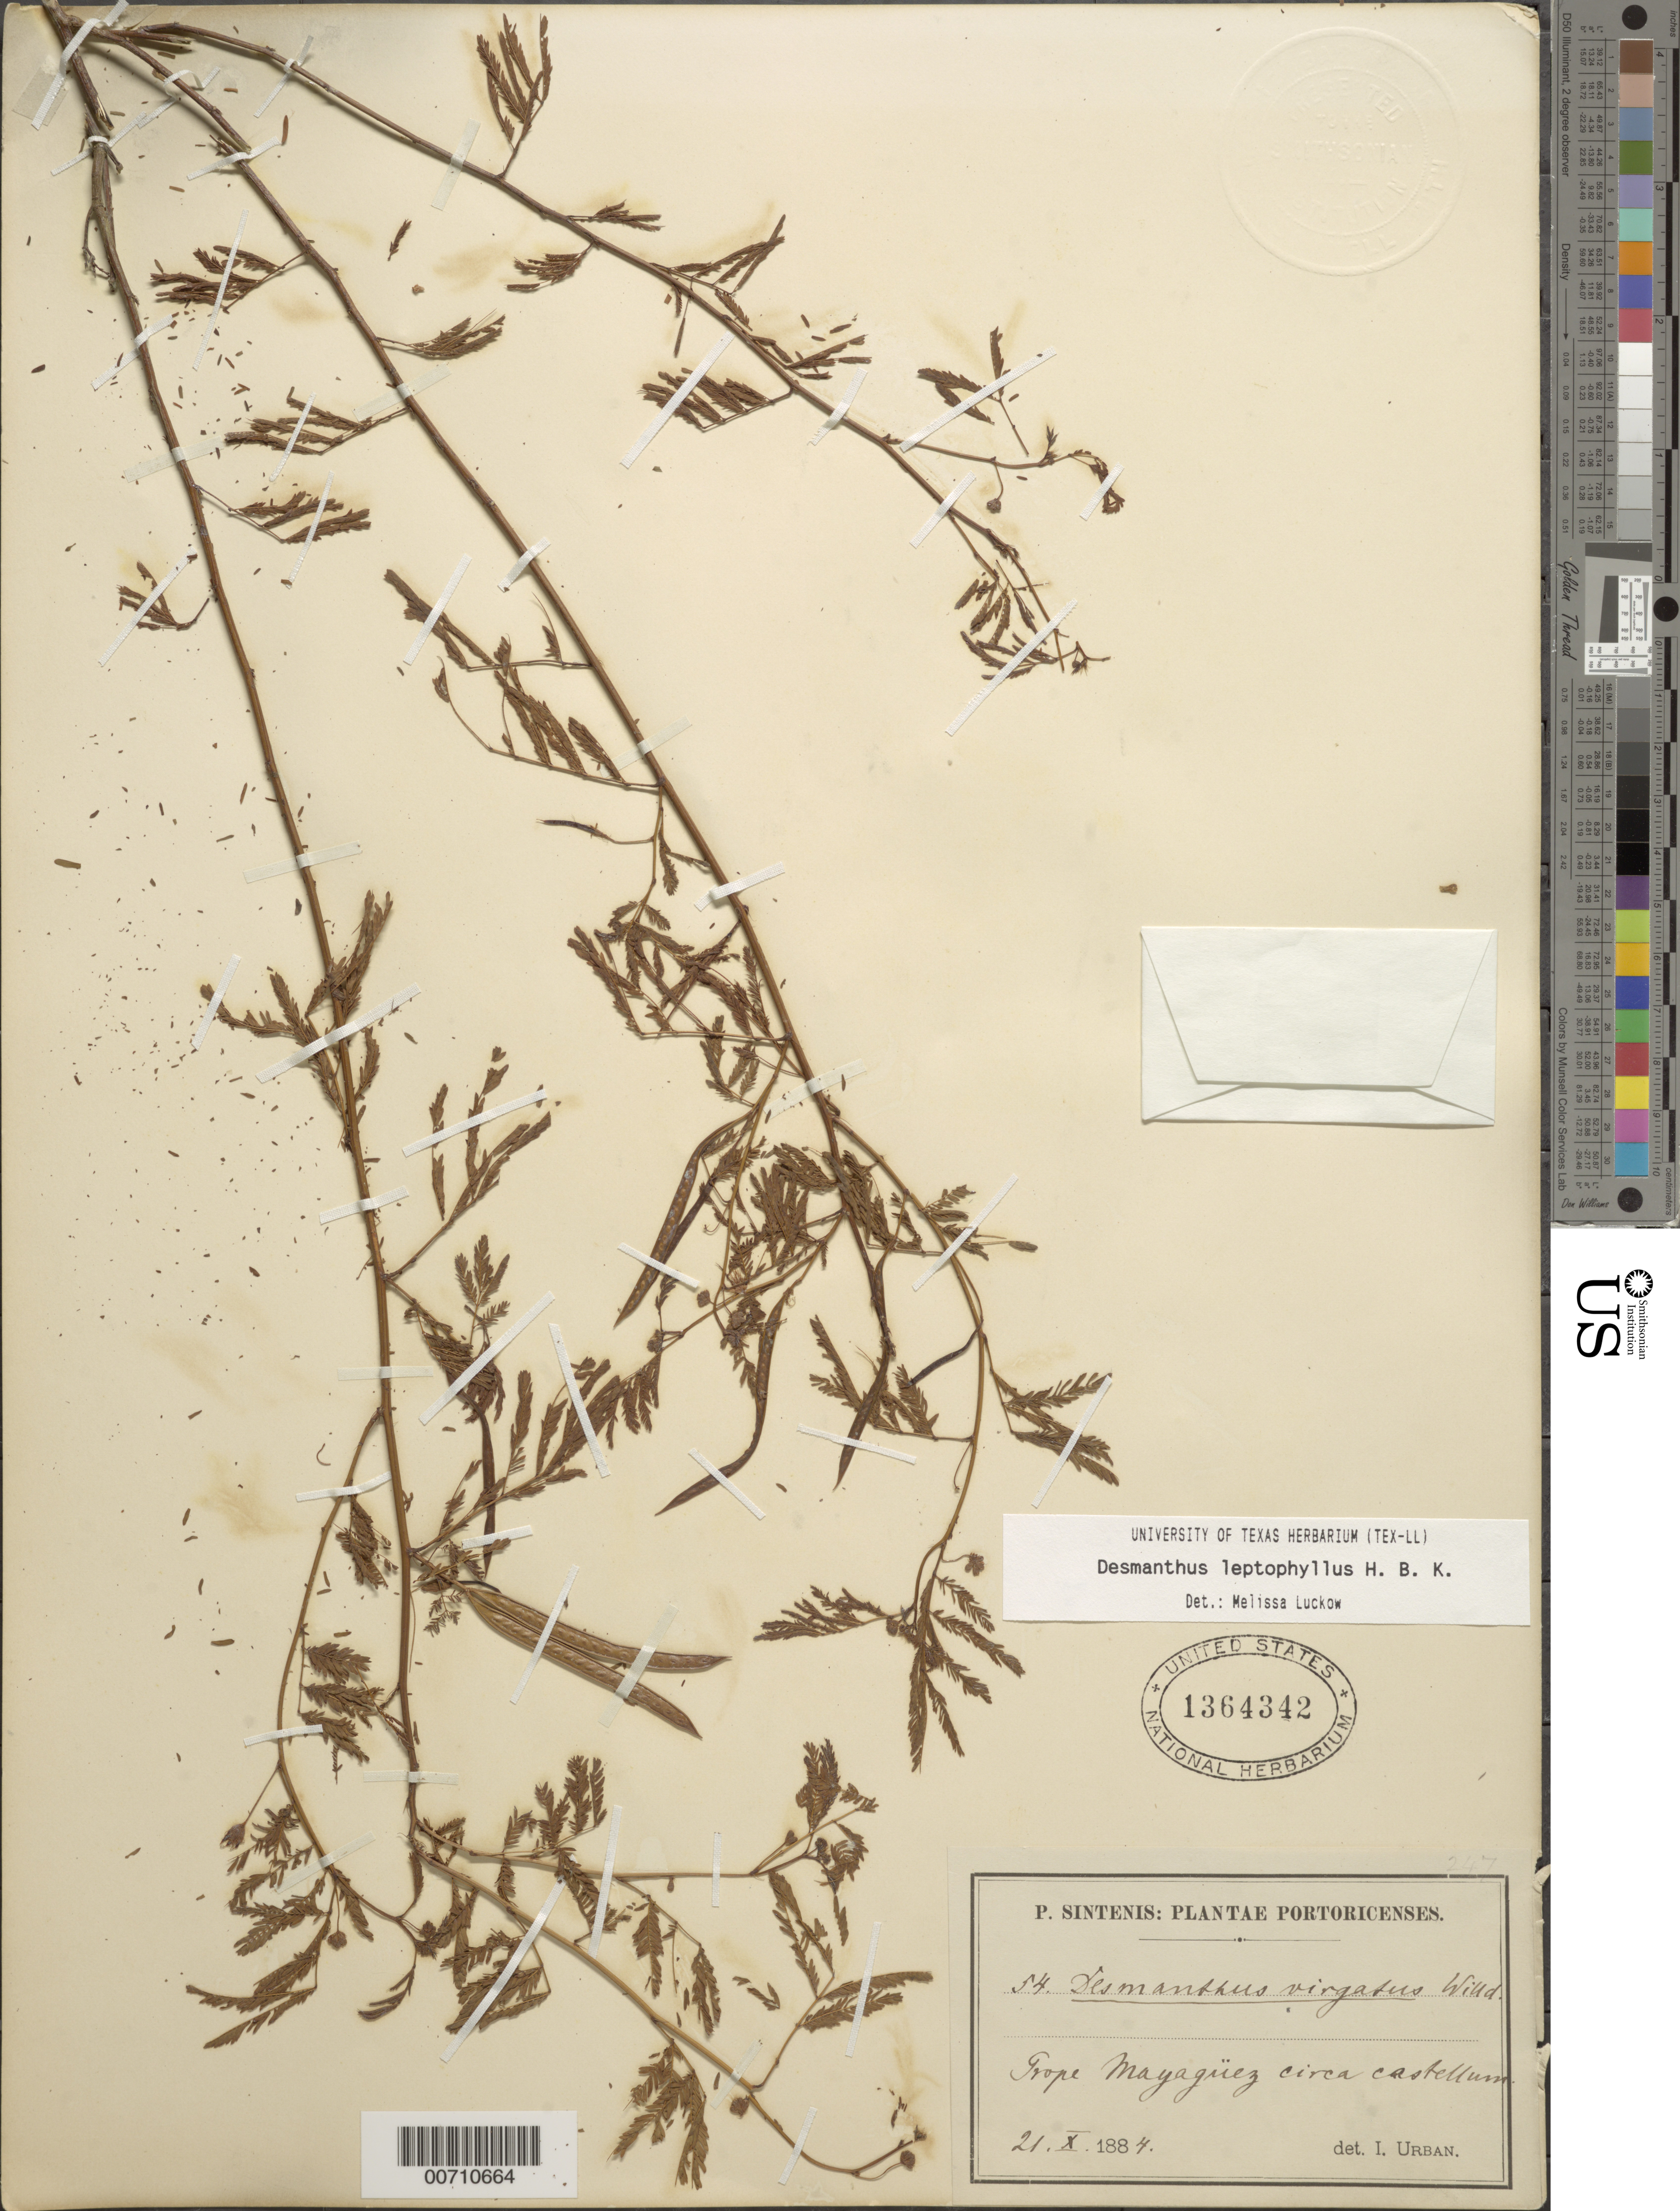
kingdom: Plantae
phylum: Tracheophyta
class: Magnoliopsida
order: Fabales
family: Fabaceae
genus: Desmanthus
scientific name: Desmanthus leptophyllus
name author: Kunth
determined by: Luckow, M. A.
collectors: P. Sintenis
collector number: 54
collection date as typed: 21 Oct 1884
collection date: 1884-10-21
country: Puerto Rico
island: Greater Antilles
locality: Prope Mayaguez circa castellum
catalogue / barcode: US 1364342